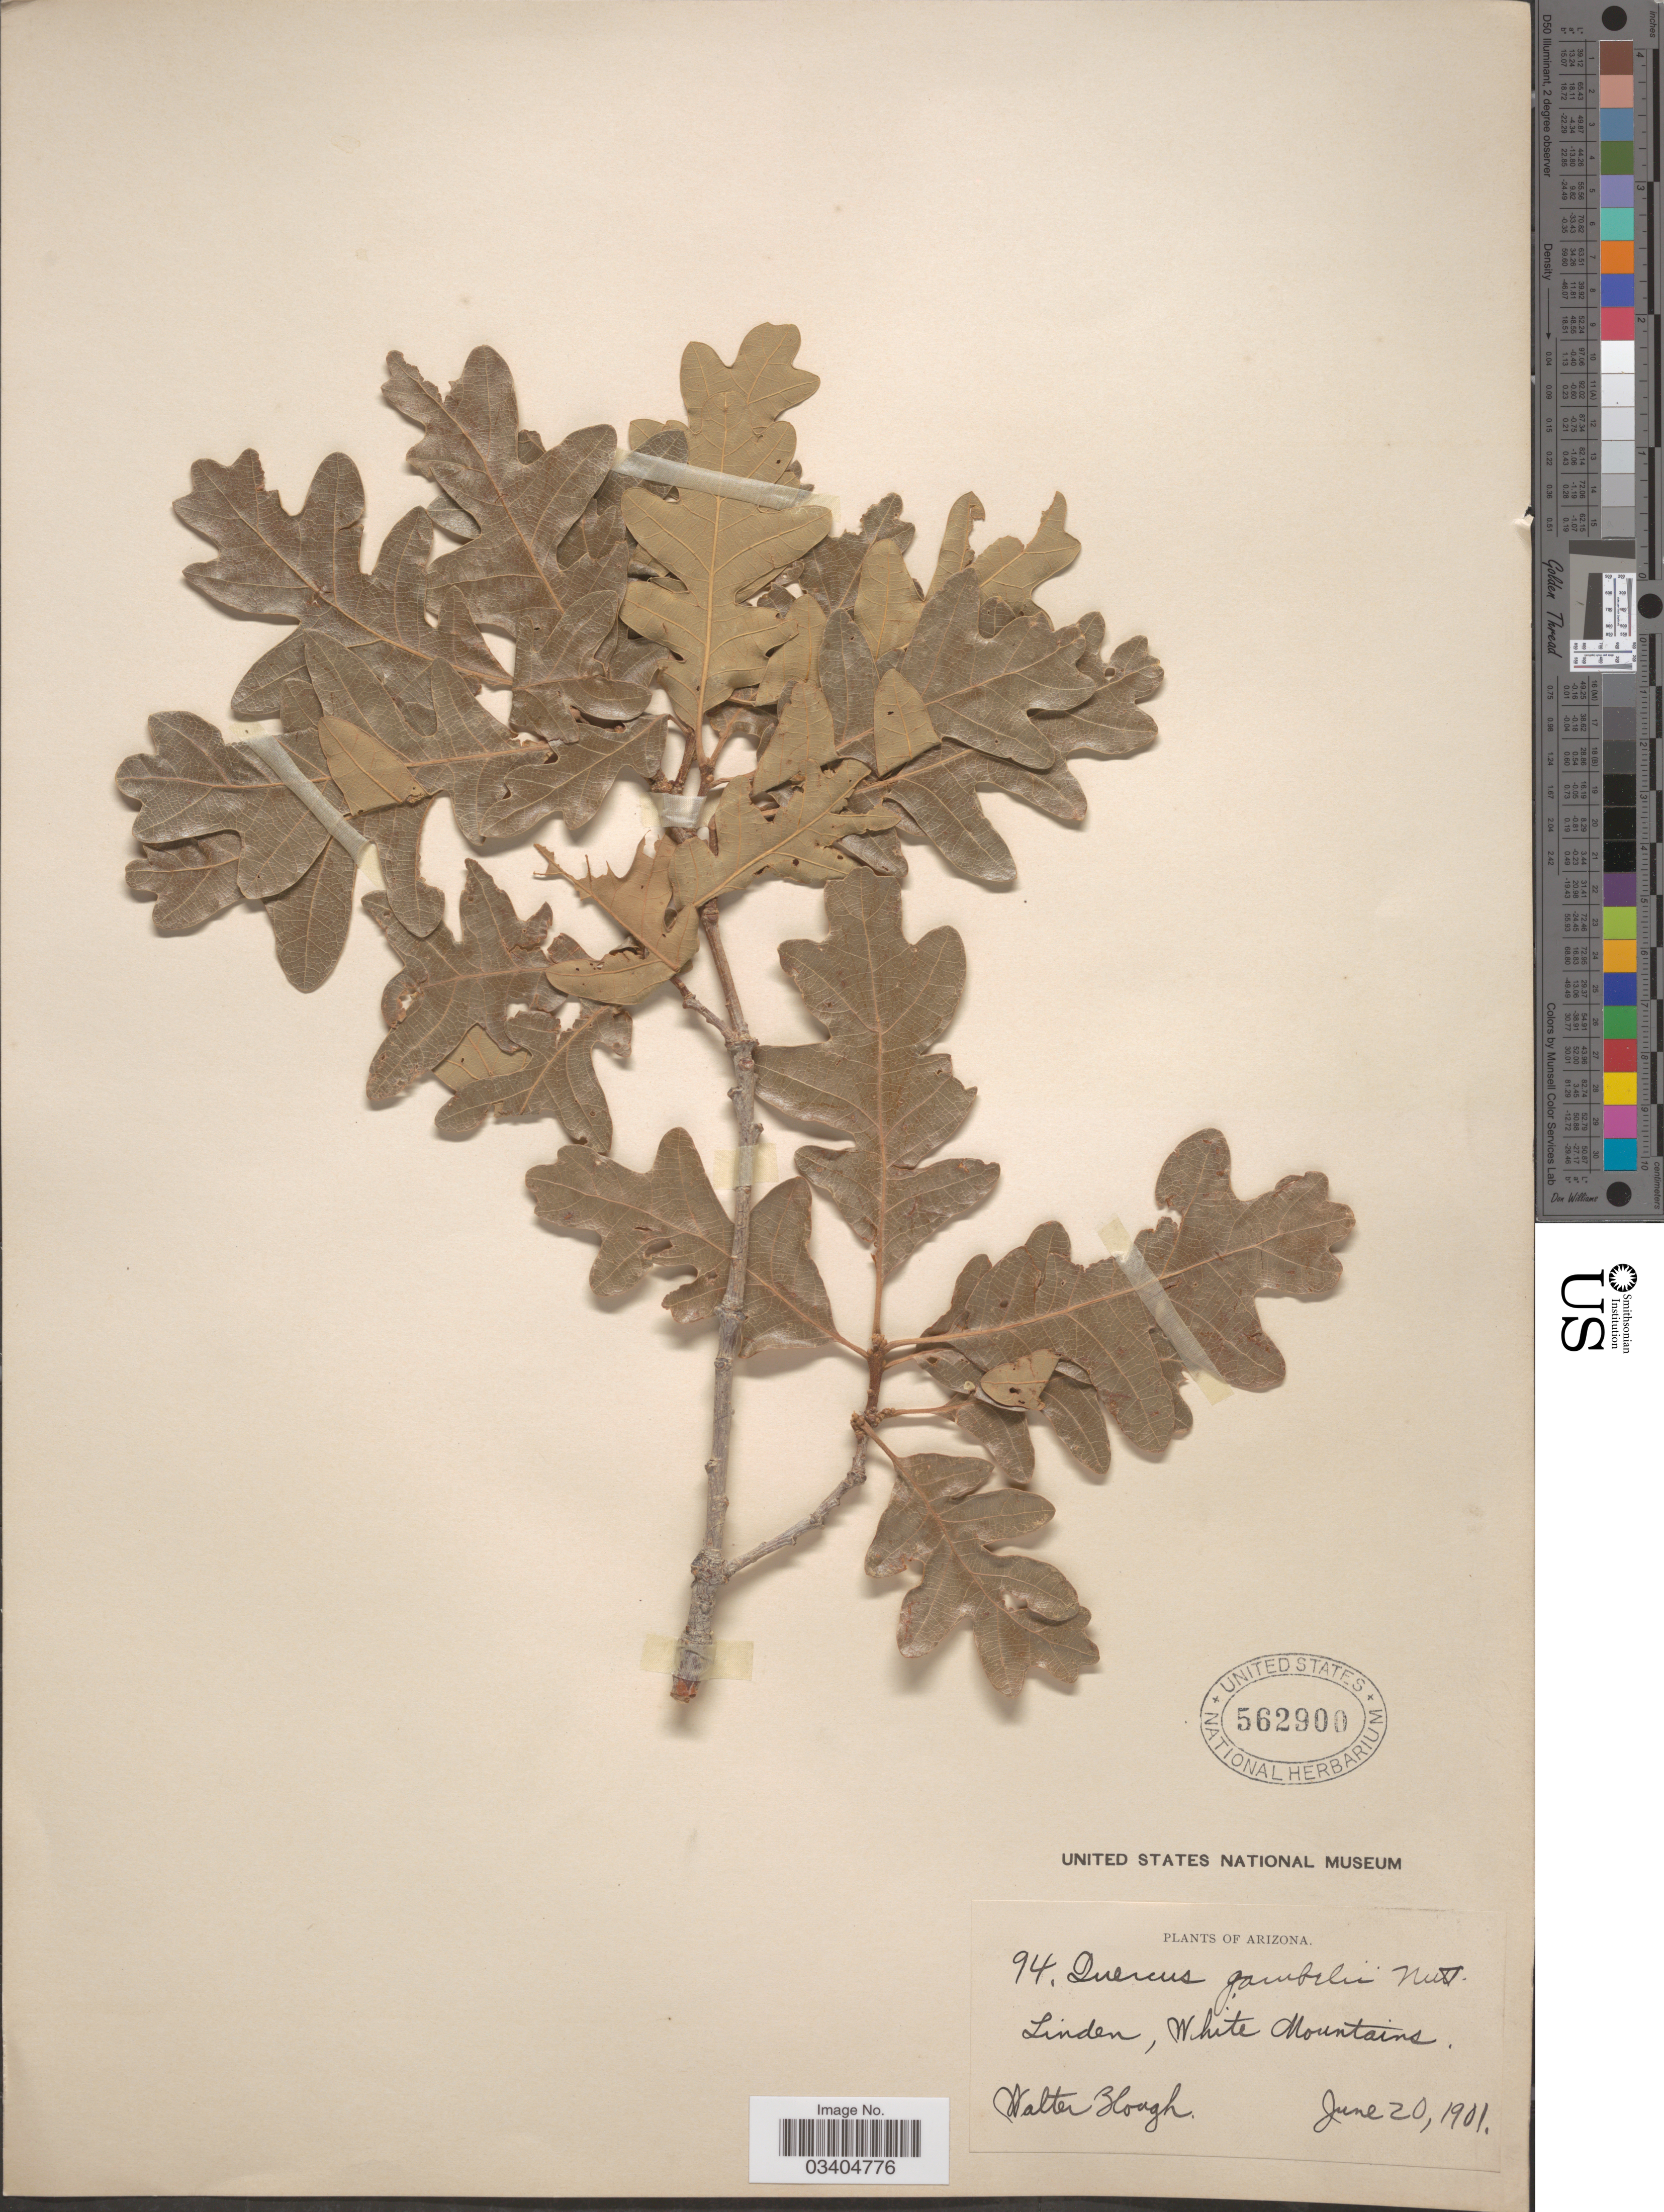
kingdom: Plantae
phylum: Tracheophyta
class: Magnoliopsida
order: Fagales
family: Fagaceae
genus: Quercus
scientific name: Quercus gambelii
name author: Nutt.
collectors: W. Hough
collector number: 94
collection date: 1901-06-20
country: United States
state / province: Arizona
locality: Linden, White Mountains.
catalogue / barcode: US 562900